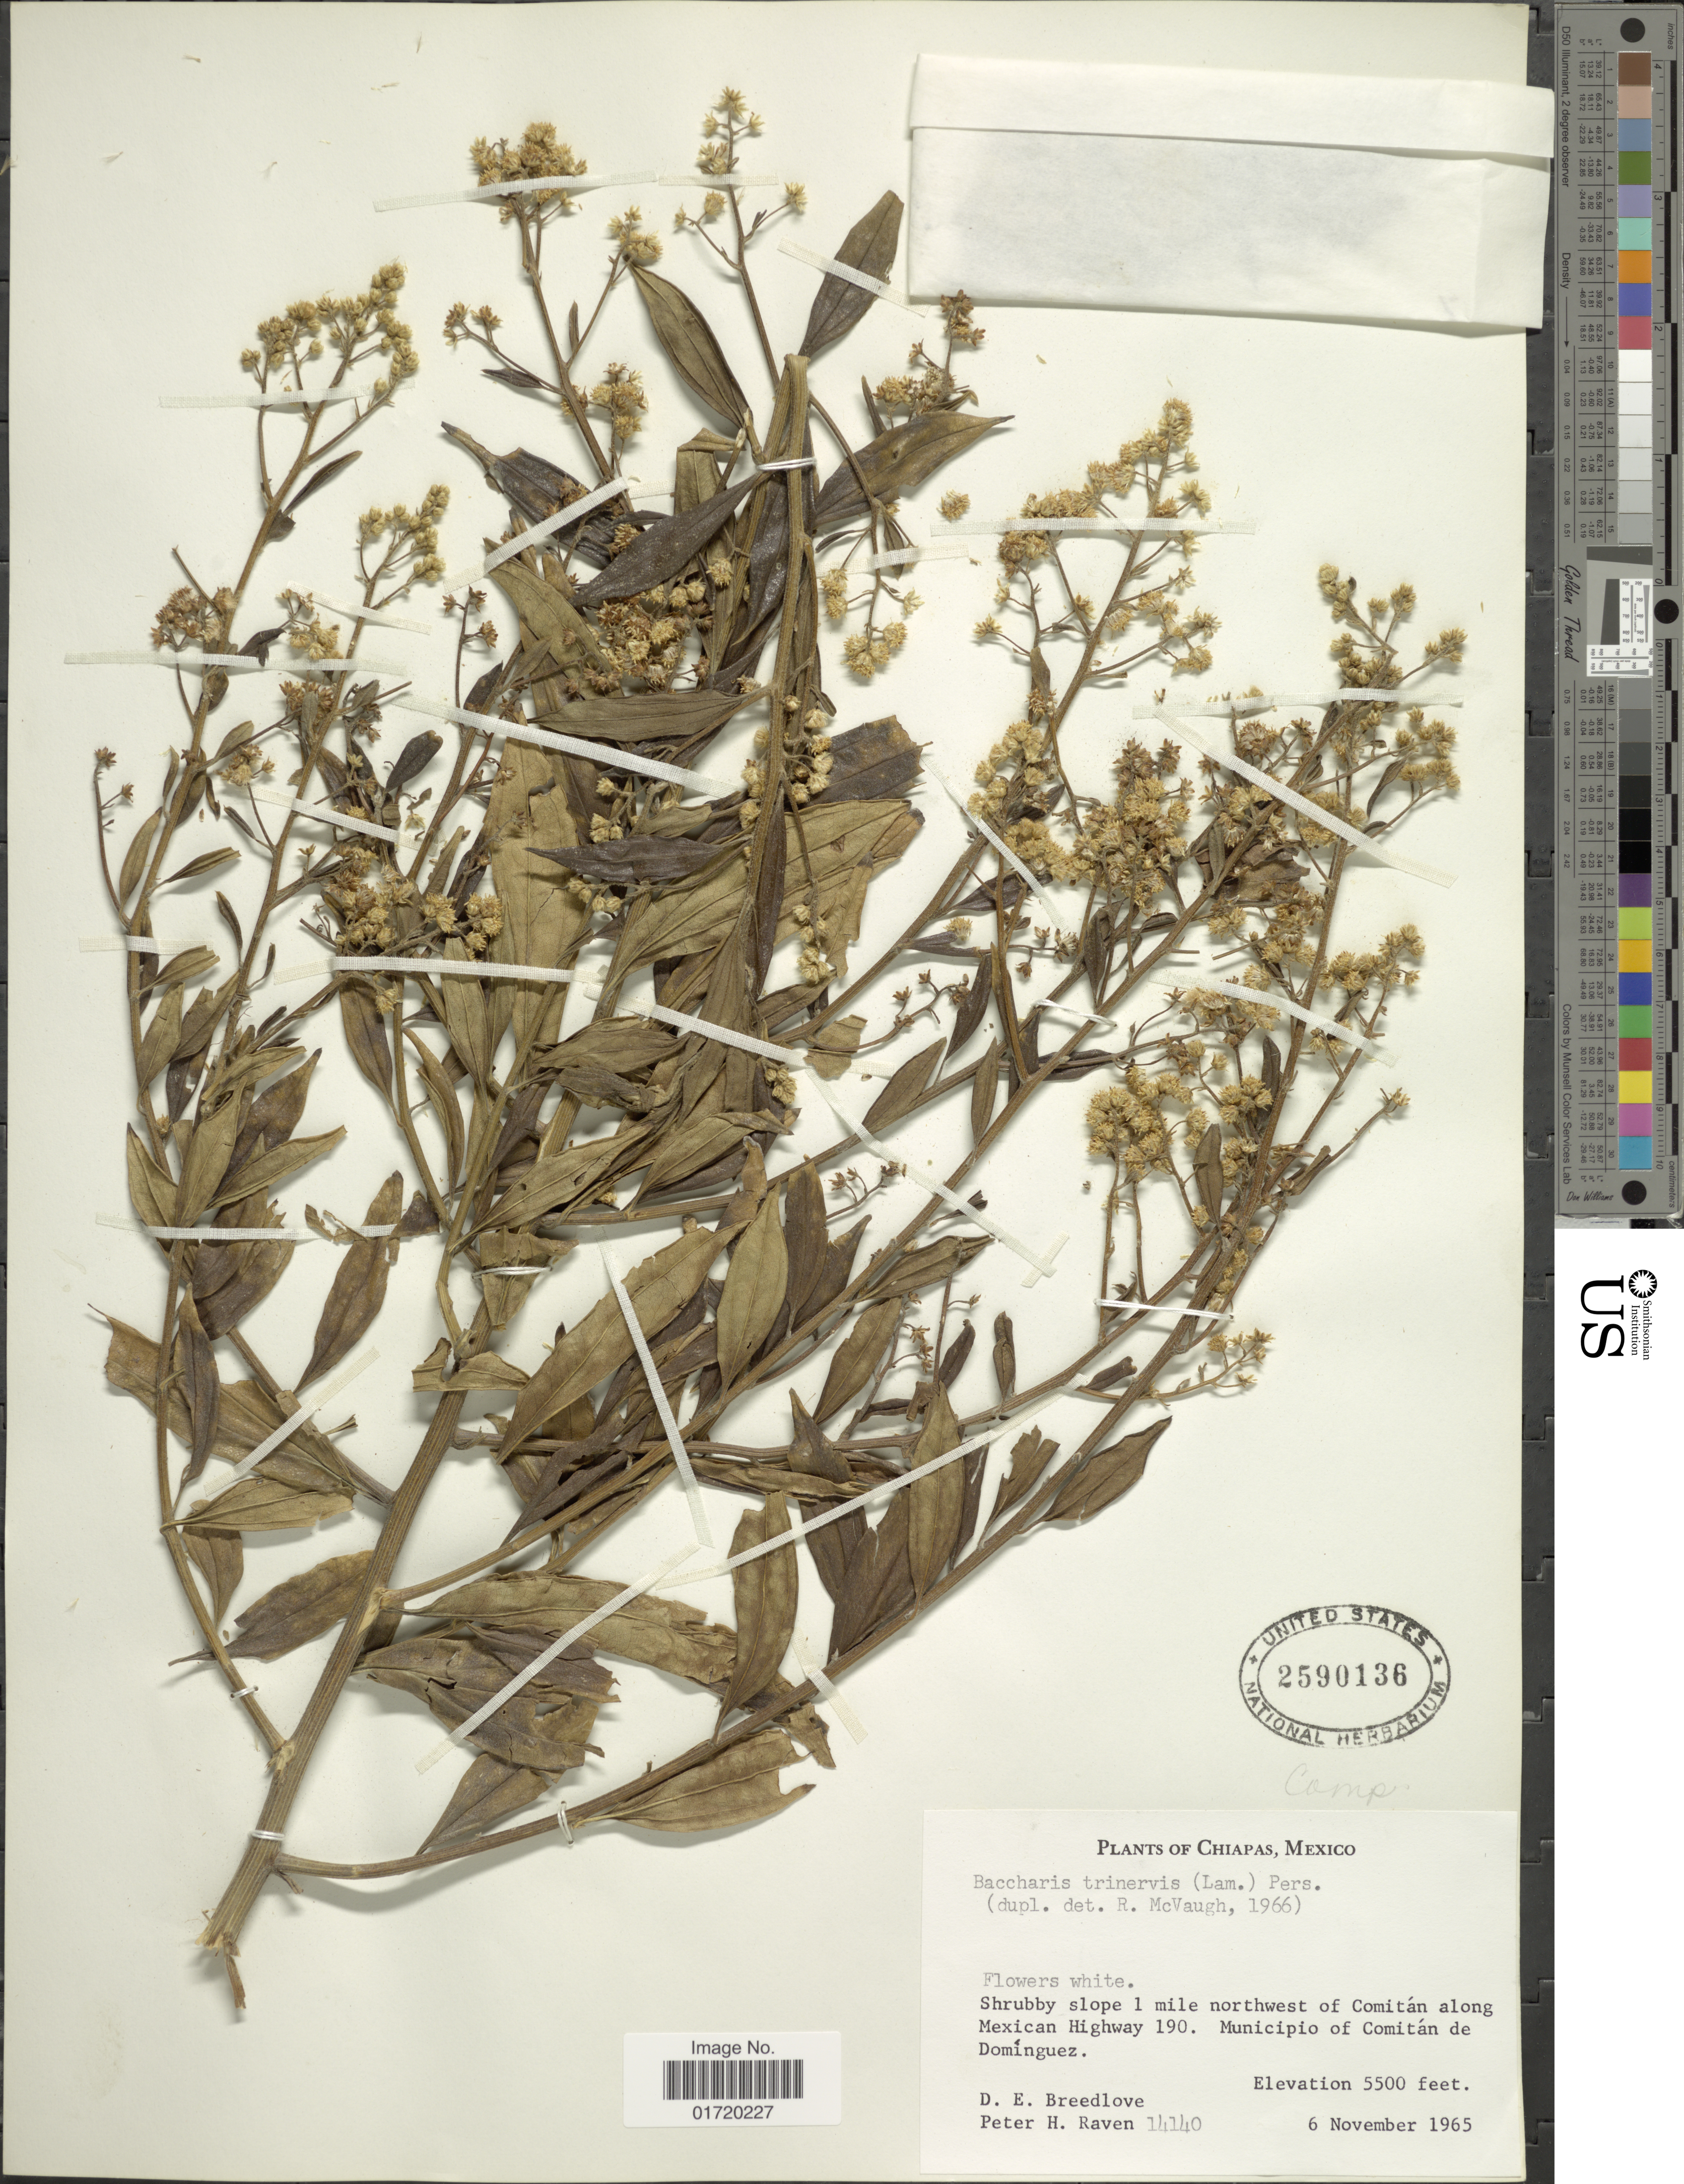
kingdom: Plantae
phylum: Tracheophyta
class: Magnoliopsida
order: Asterales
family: Asteraceae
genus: Baccharis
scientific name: Baccharis trinervis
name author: (Lam.) Pers.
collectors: D. E. Breedlove & P. Raven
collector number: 14140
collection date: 1965-11-06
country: Mexico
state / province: Chiapas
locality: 1 mile northwest of Comitan along Mexican Highway 190, Municipio of Comitan de Dominguez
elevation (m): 1676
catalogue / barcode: US 2590136